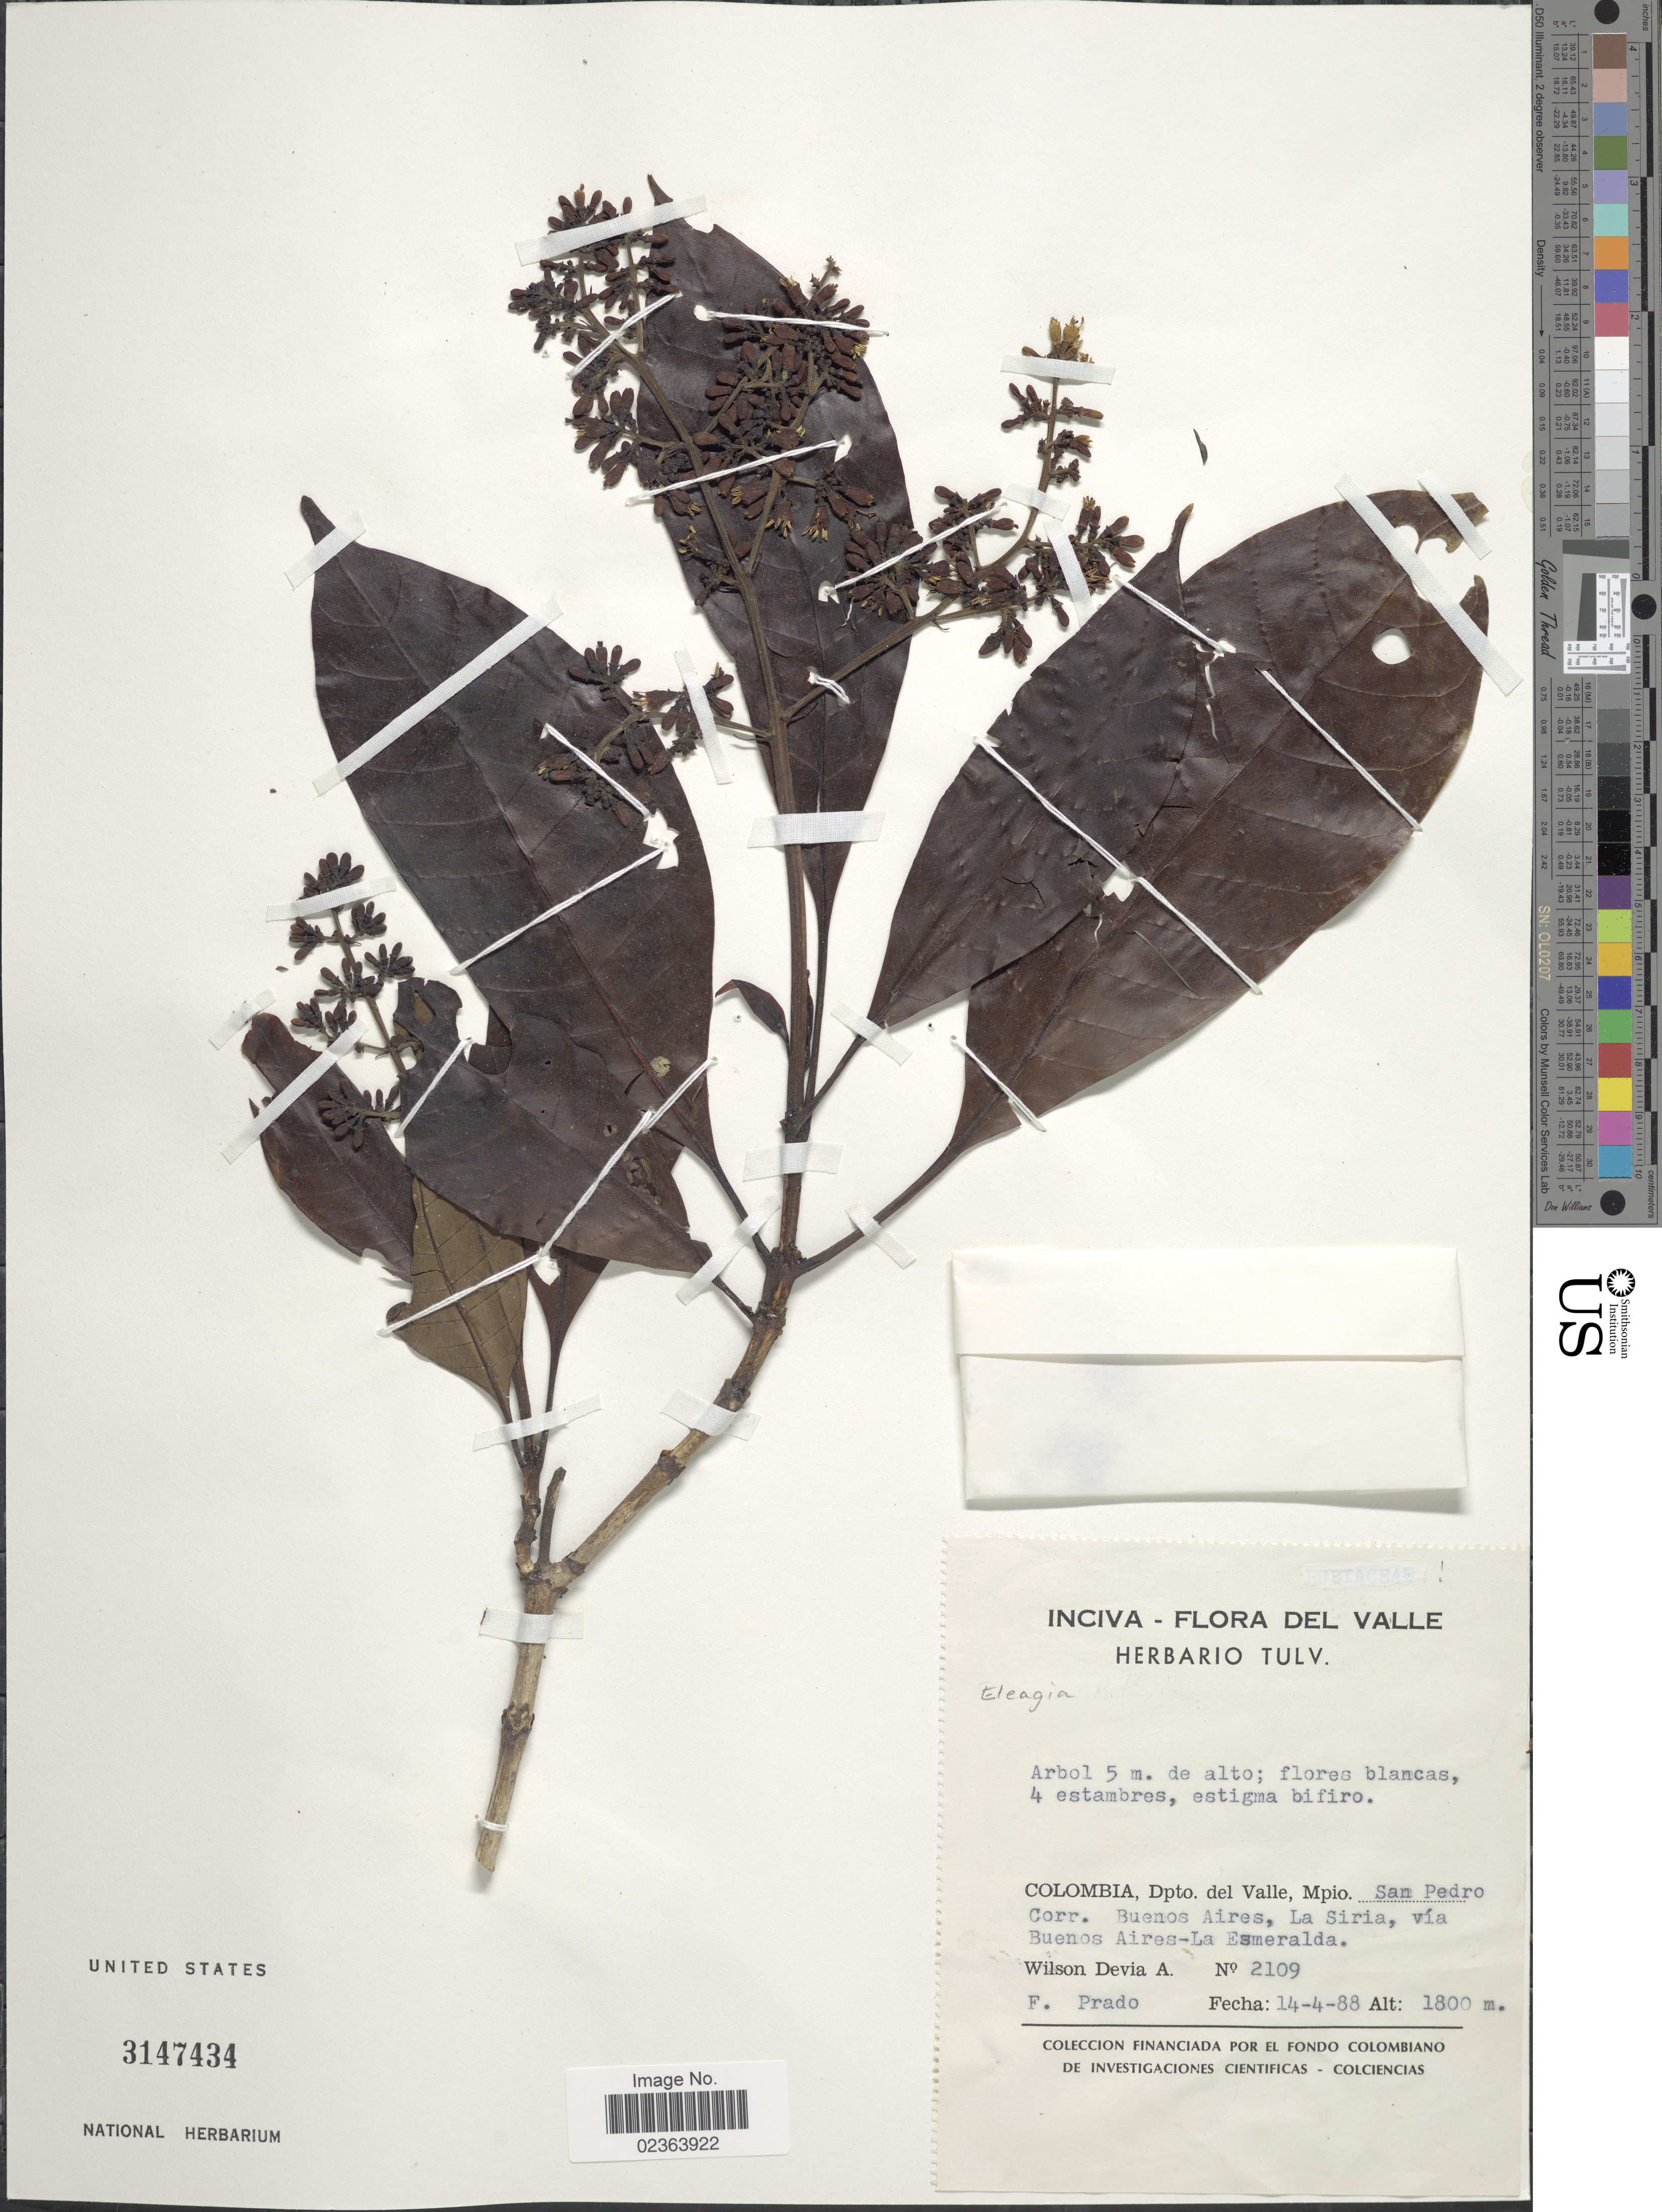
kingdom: Plantae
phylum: Tracheophyta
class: Magnoliopsida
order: Gentianales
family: Rubiaceae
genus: Elaeagia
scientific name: Elaeagia sp.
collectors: W. Devia A. & F. Prado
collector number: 2109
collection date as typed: Transcribed d/m/y: 14/4/88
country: Colombia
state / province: Valle del Cauca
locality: Colombia, Dpto. del Valle, Mpio. San Pedro Corr. Buenos Aires, La Siria, via Buenos Aires - La Esmeralda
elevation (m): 1800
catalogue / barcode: US 3147434